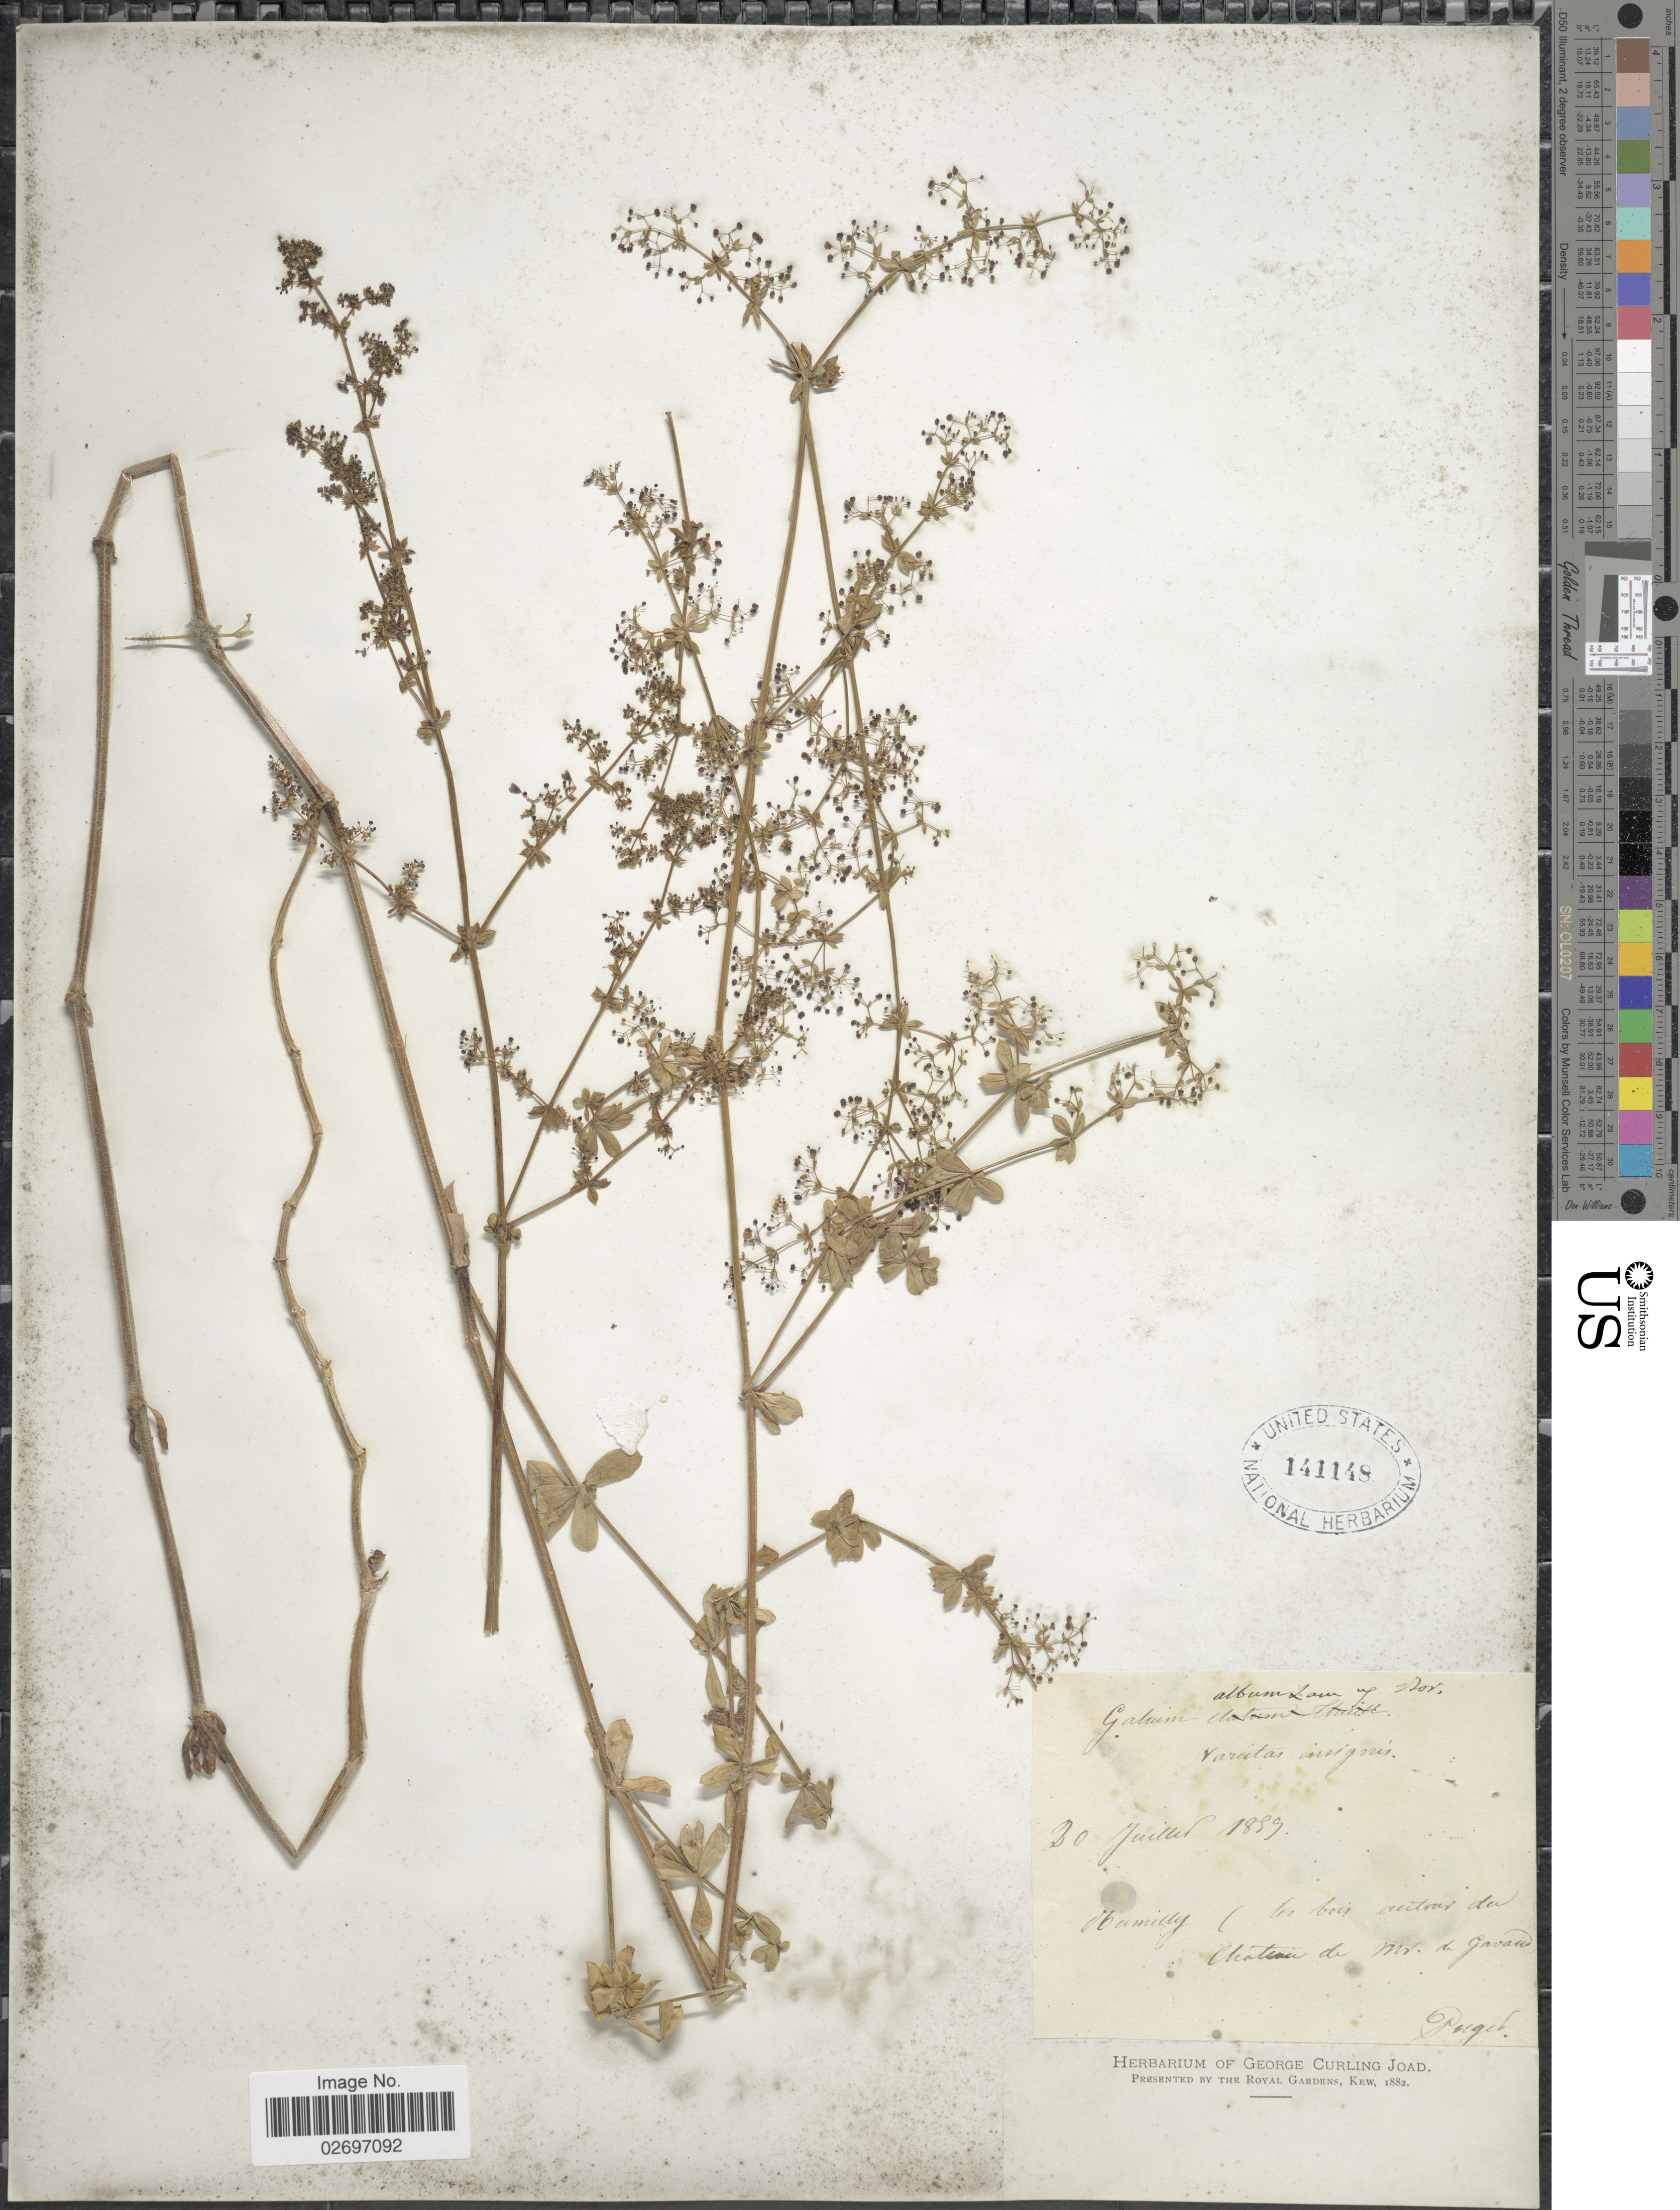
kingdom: Plantae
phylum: Tracheophyta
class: Magnoliopsida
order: Gentianales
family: Rubiaceae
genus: Galium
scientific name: Galium album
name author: Mill.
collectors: -. Puget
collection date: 1859-07-30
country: France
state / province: Auvergne-Rhône-Alpes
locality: Rumilly (des bois autoar der Chateau de Mt. de Gavaud) [interpreted]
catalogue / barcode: US 141148